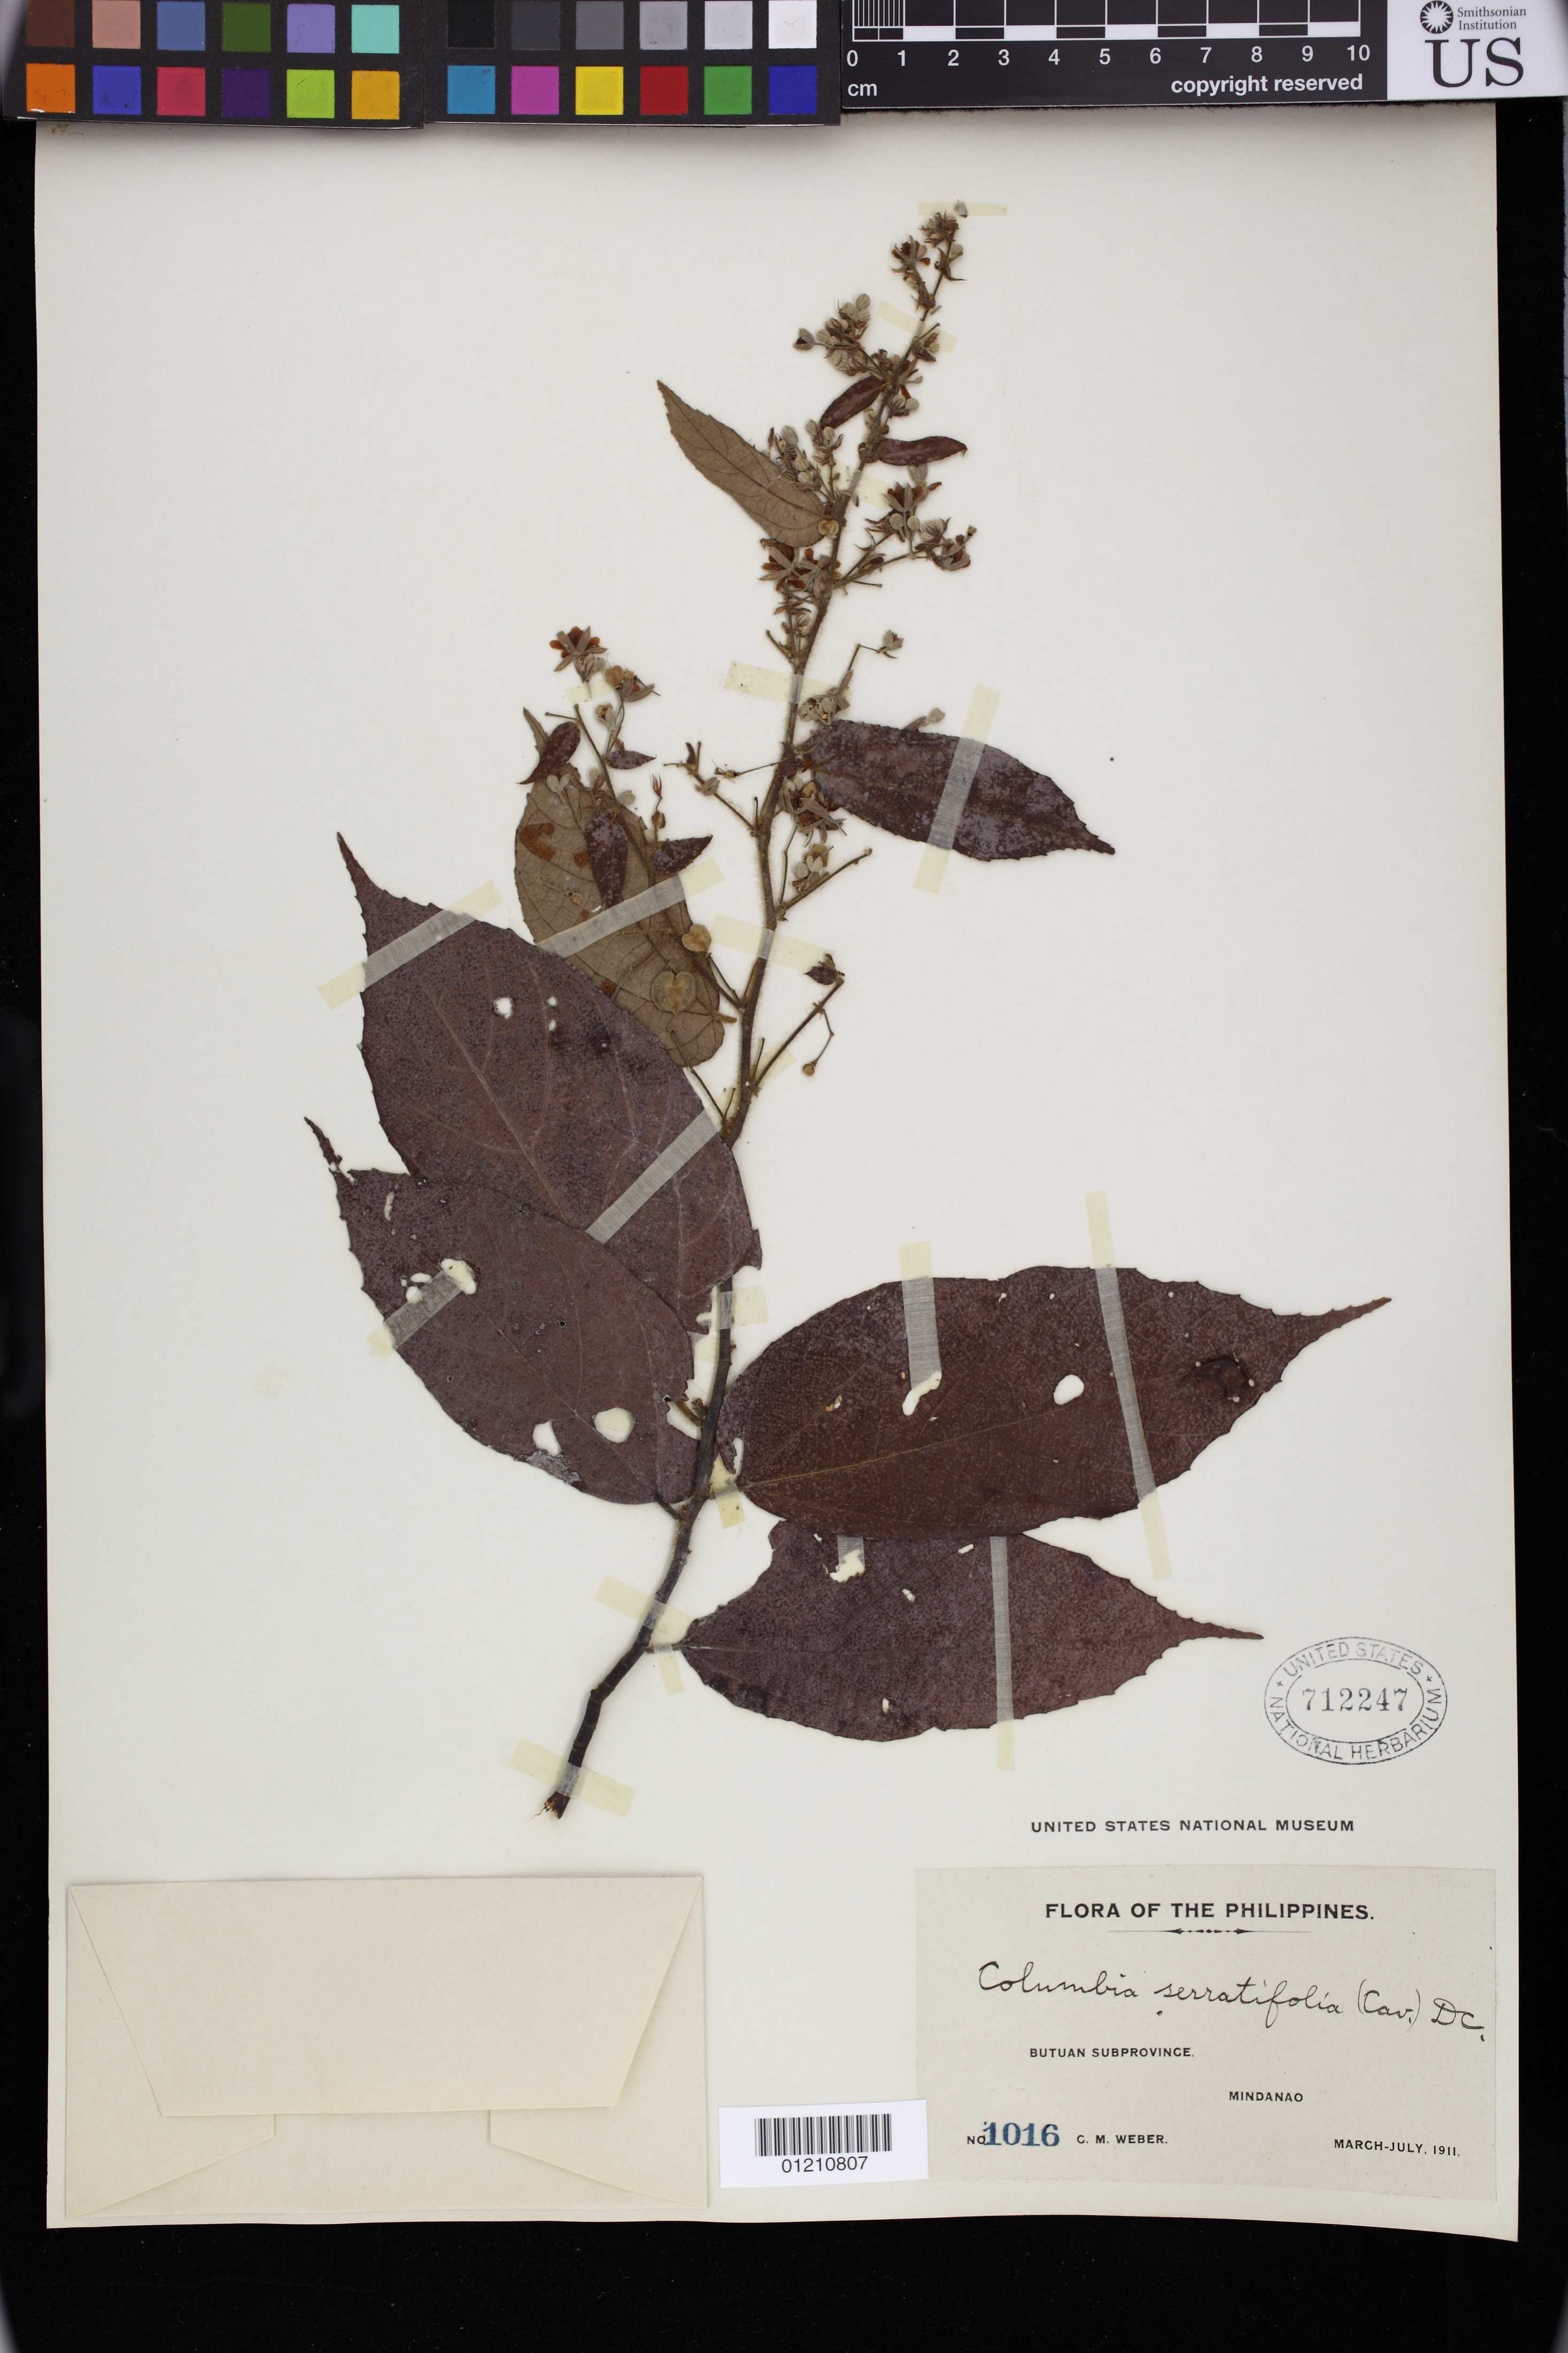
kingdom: Plantae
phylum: Tracheophyta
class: Magnoliopsida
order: Malvales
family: Malvaceae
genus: Colona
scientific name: Colona serratifolia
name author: Cav.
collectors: C. M. Weber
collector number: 1016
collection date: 1911-03/1911-07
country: Philippines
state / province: Caraga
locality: Butuan Subprovince.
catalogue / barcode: US 712247